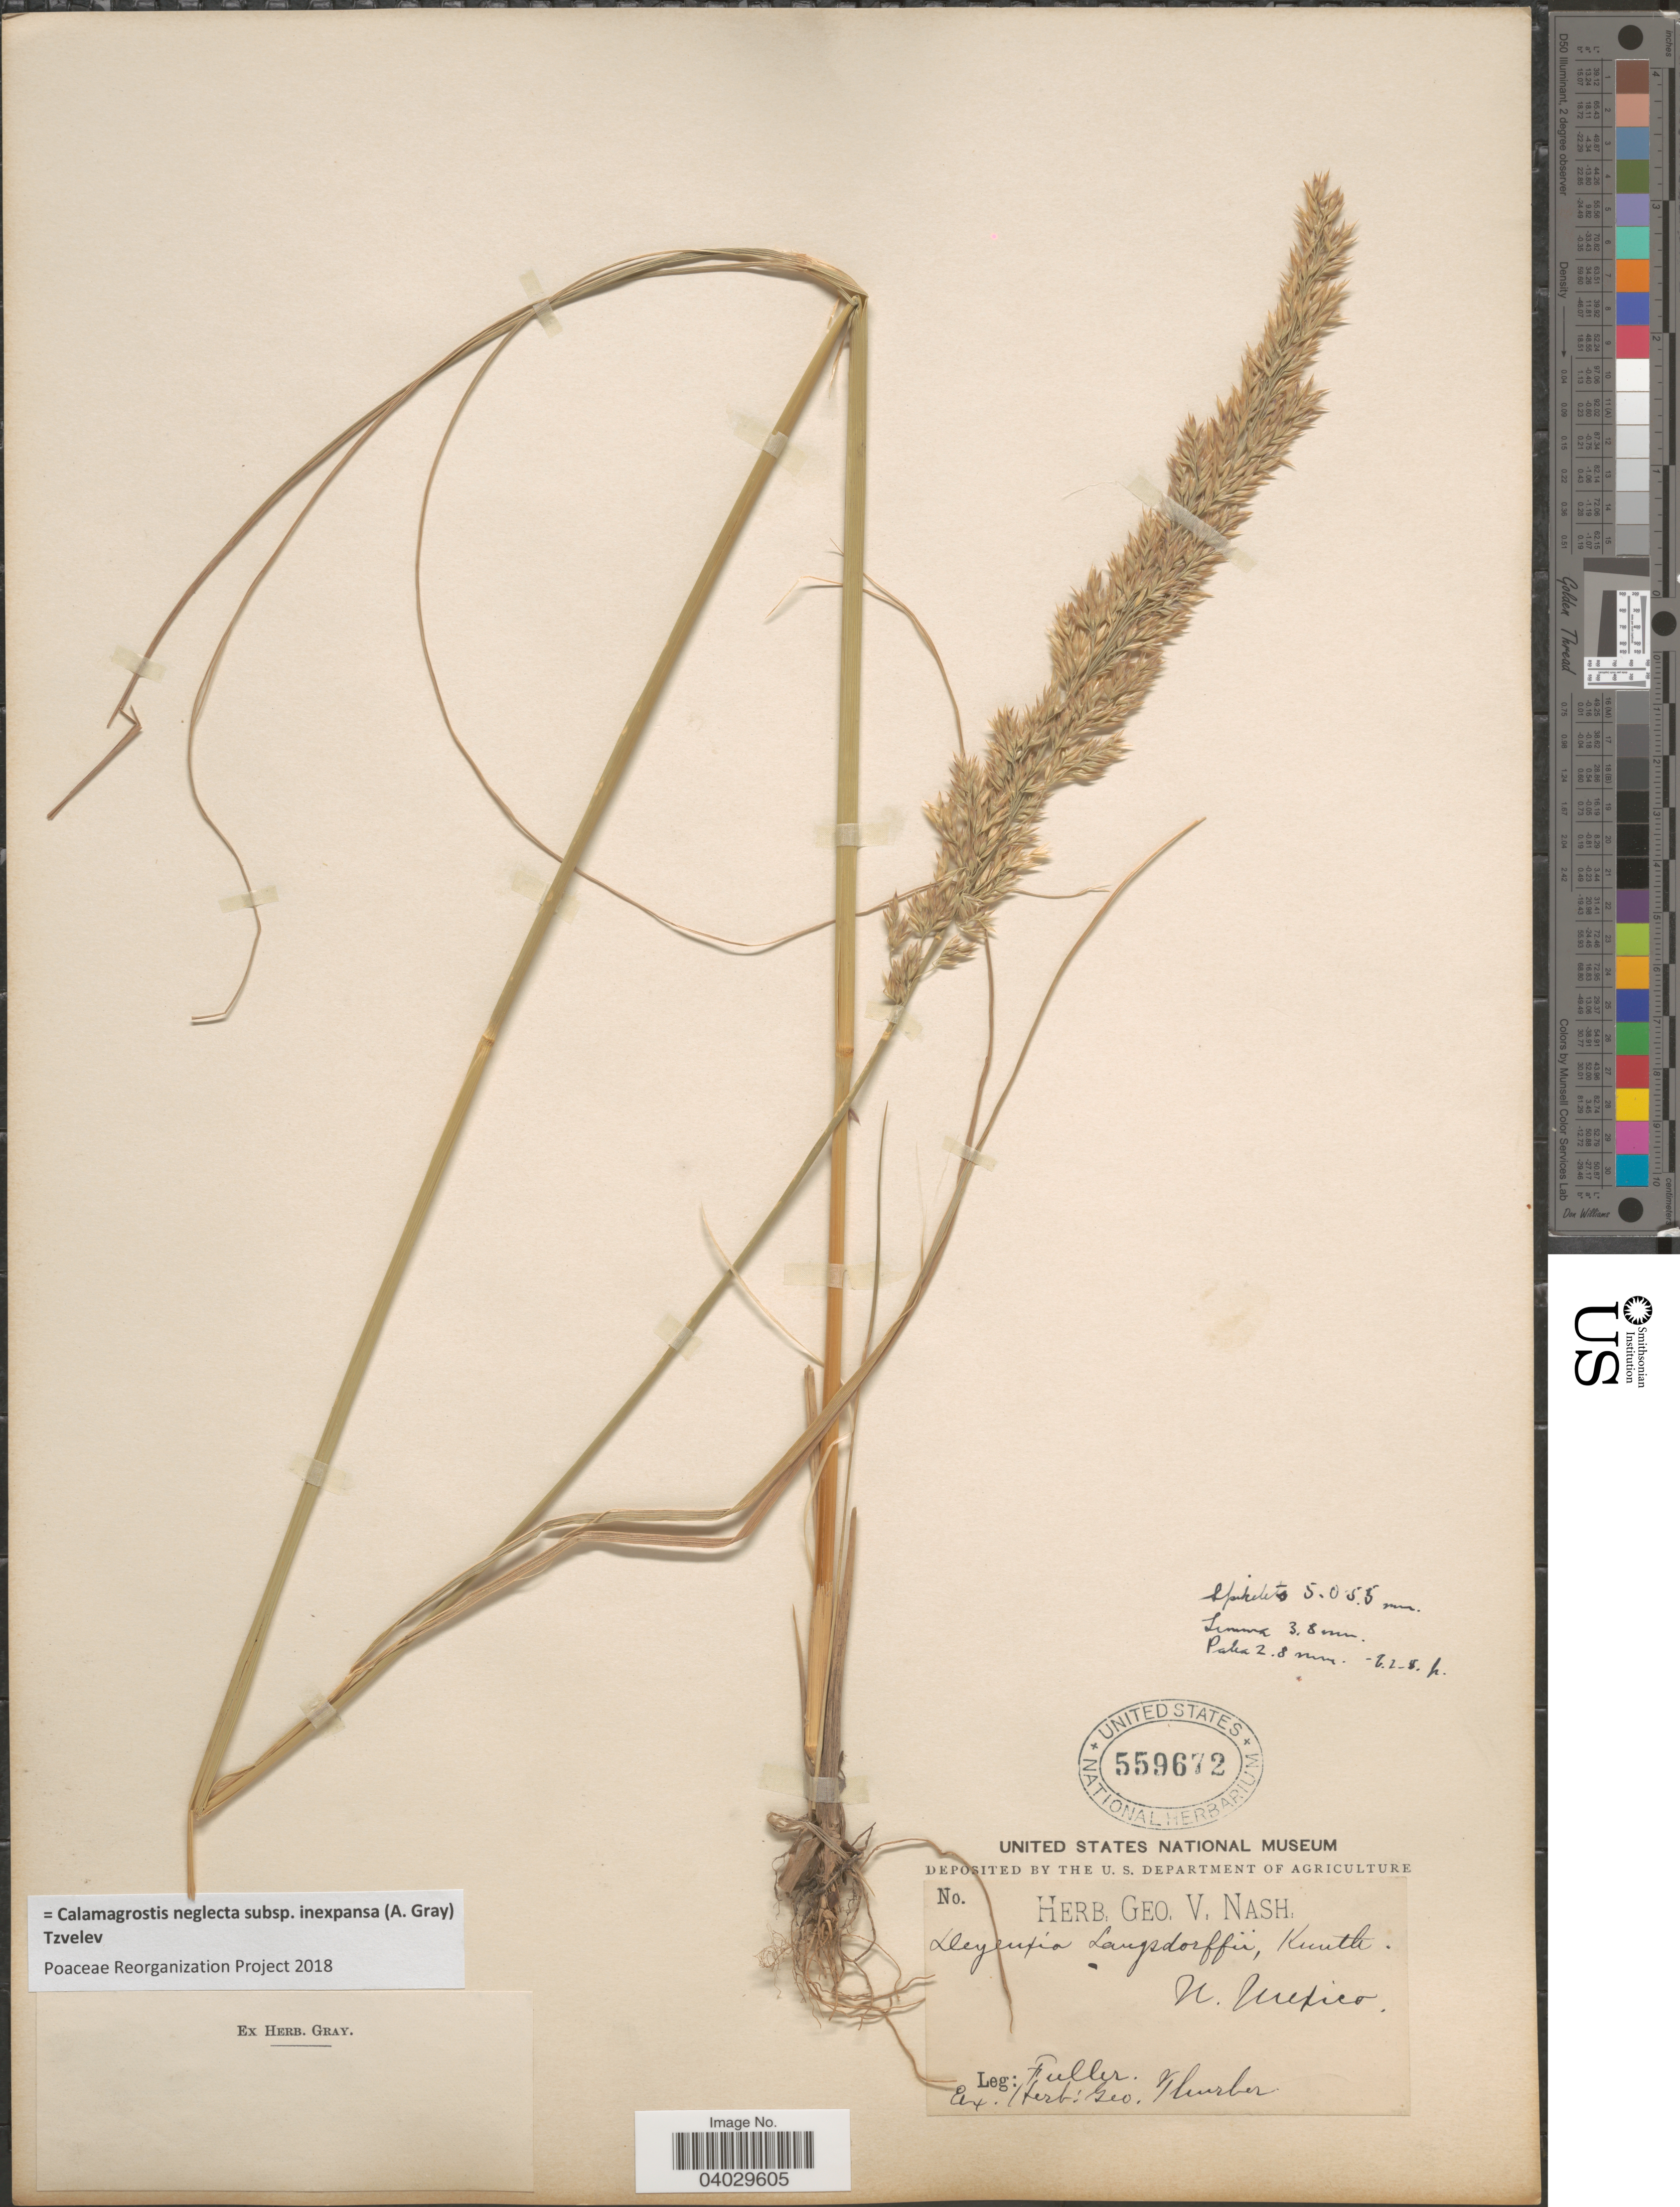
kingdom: Plantae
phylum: Tracheophyta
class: Liliopsida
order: Poales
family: Poaceae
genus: Calamagrostis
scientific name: Calamagrostis neglecta subsp. inexpansa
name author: (A. Gray) Tzvelev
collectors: -- Fuller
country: United States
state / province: New Mexico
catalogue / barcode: US 559672